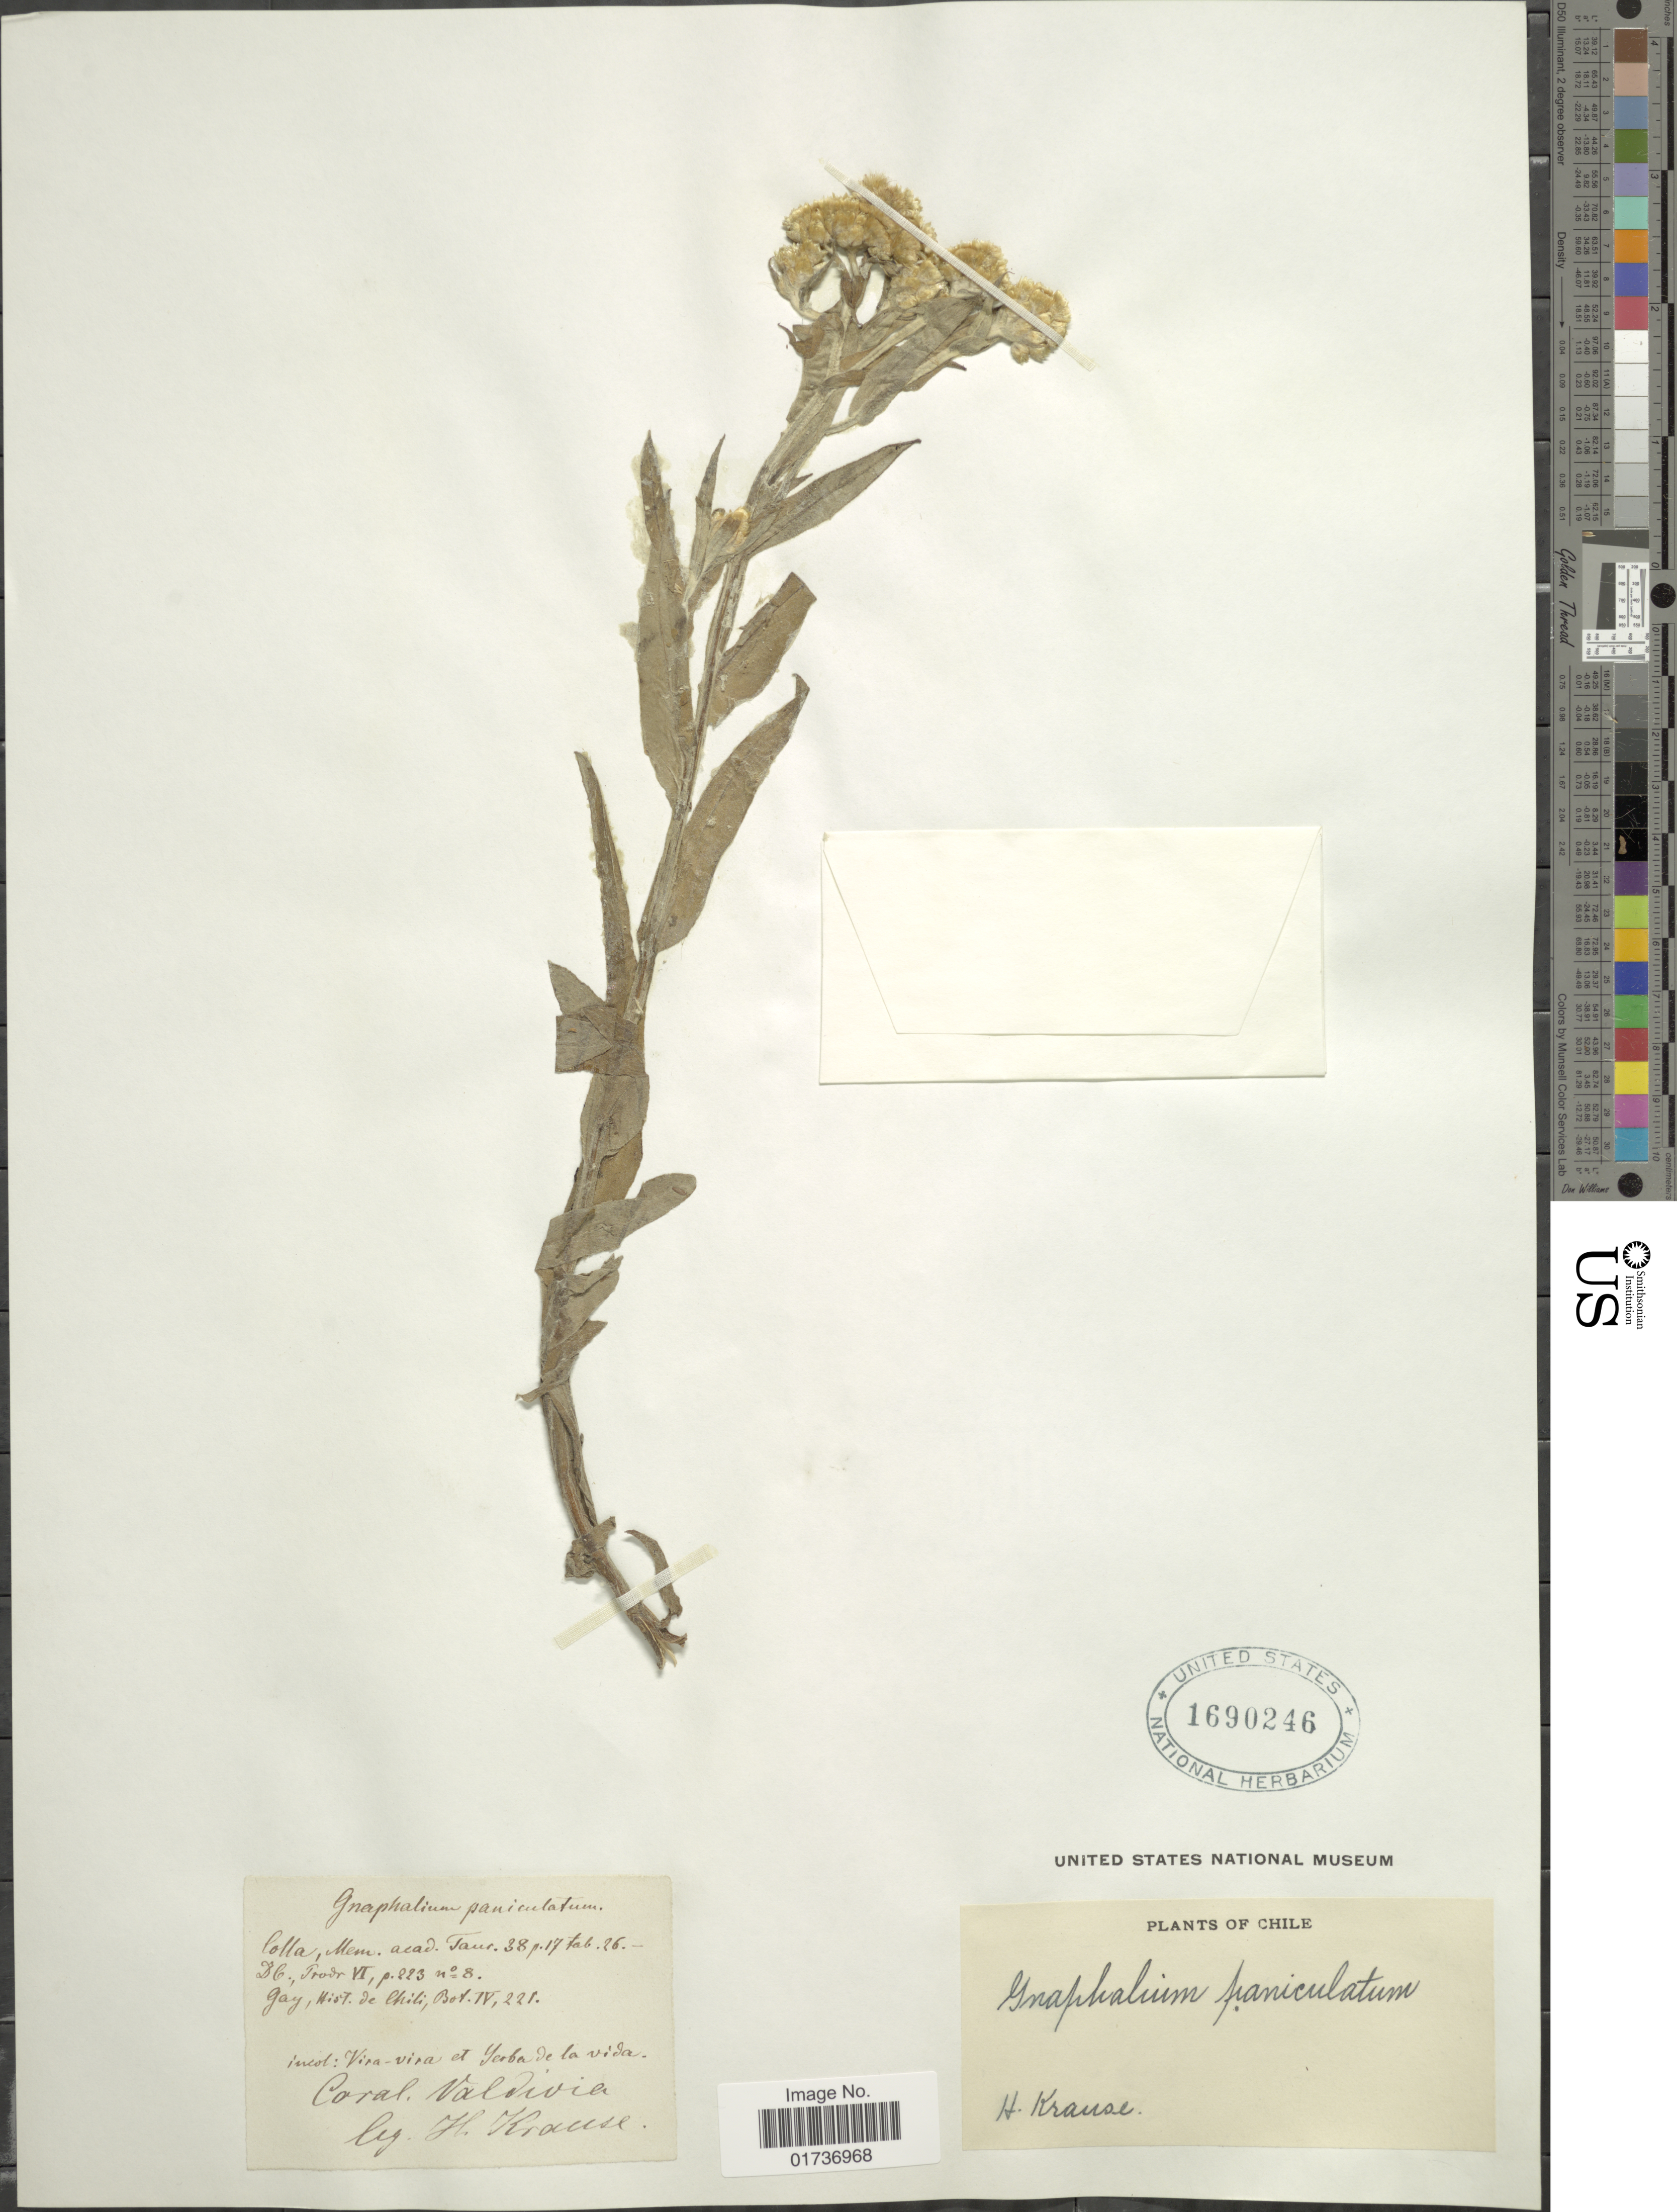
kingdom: Plantae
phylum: Tracheophyta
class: Magnoliopsida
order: Asterales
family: Asteraceae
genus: Gnaphalium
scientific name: Gnaphalium cheiranthifolium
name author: Bertero ex Lam.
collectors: H. Krause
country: Chile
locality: Coral Valdivia.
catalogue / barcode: US 1690246